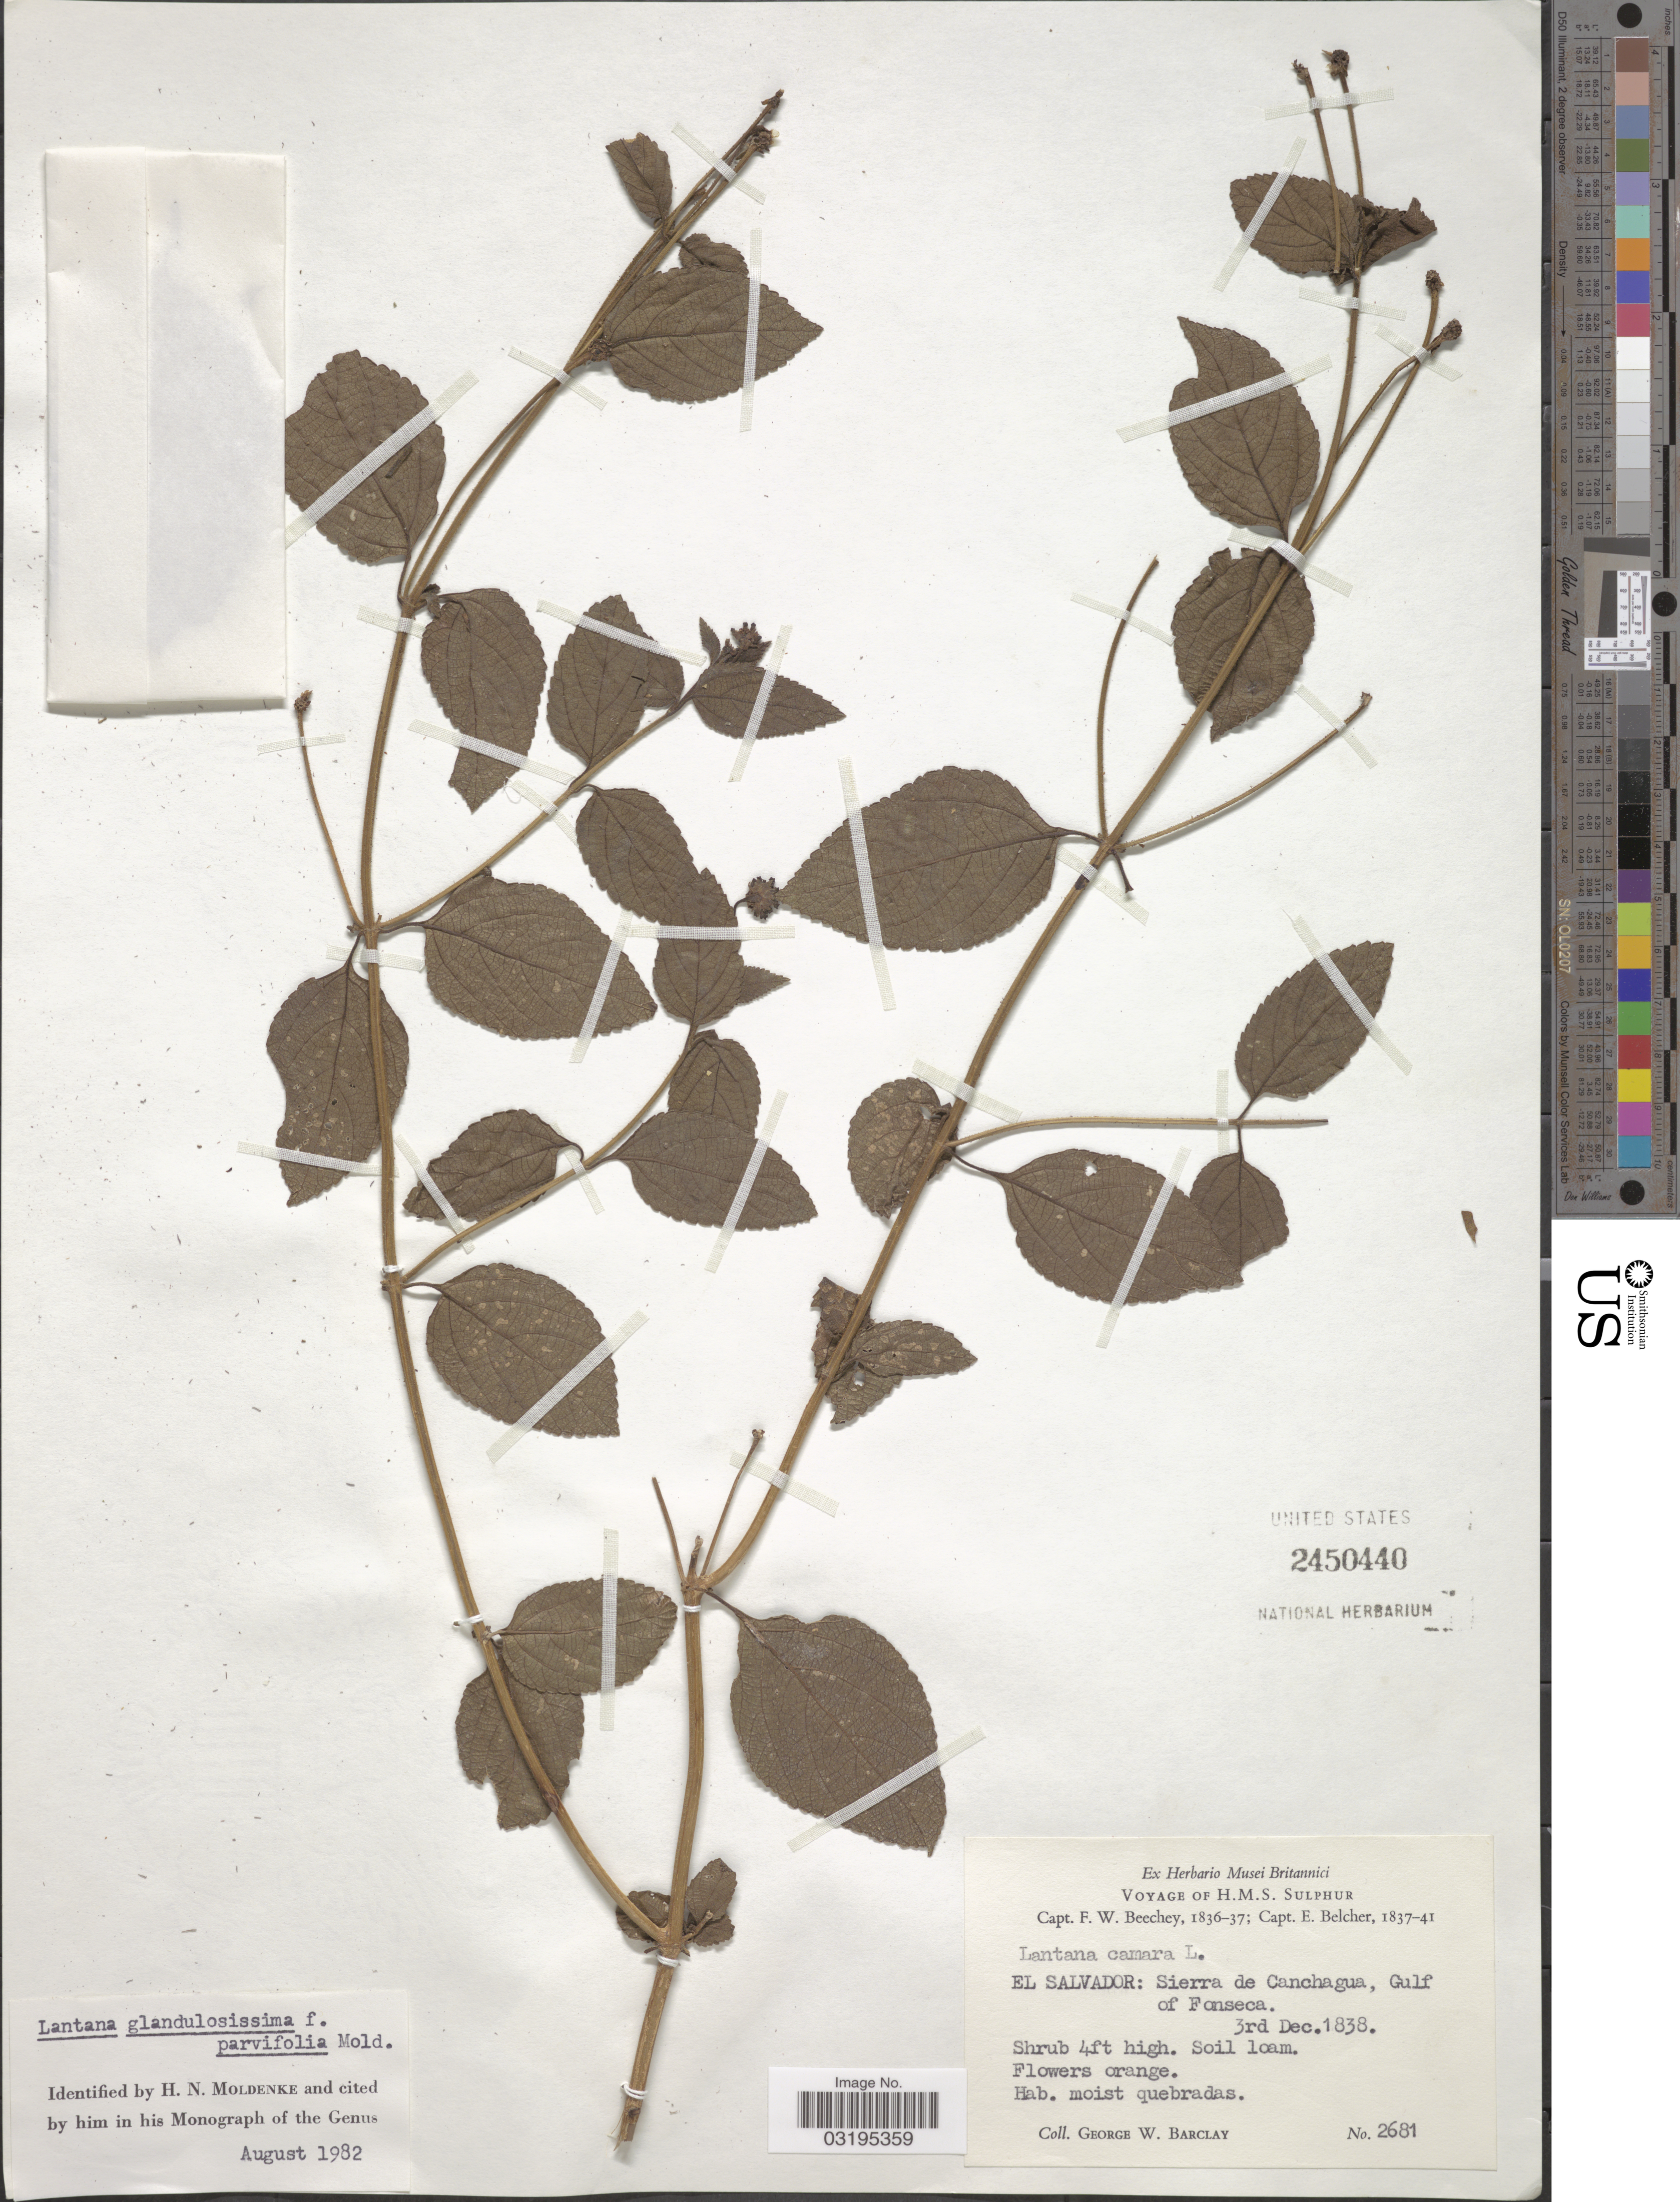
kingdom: Plantae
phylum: Tracheophyta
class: Magnoliopsida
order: Lamiales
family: Verbenaceae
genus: Lantana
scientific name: Lantana glandulosissima f. parvifolia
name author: Hayek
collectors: G. W. Barclay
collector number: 2681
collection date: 1838-12-03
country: El Salvador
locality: Sierra de Canchaga, Gulf of Fonseca.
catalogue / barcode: US 2450440